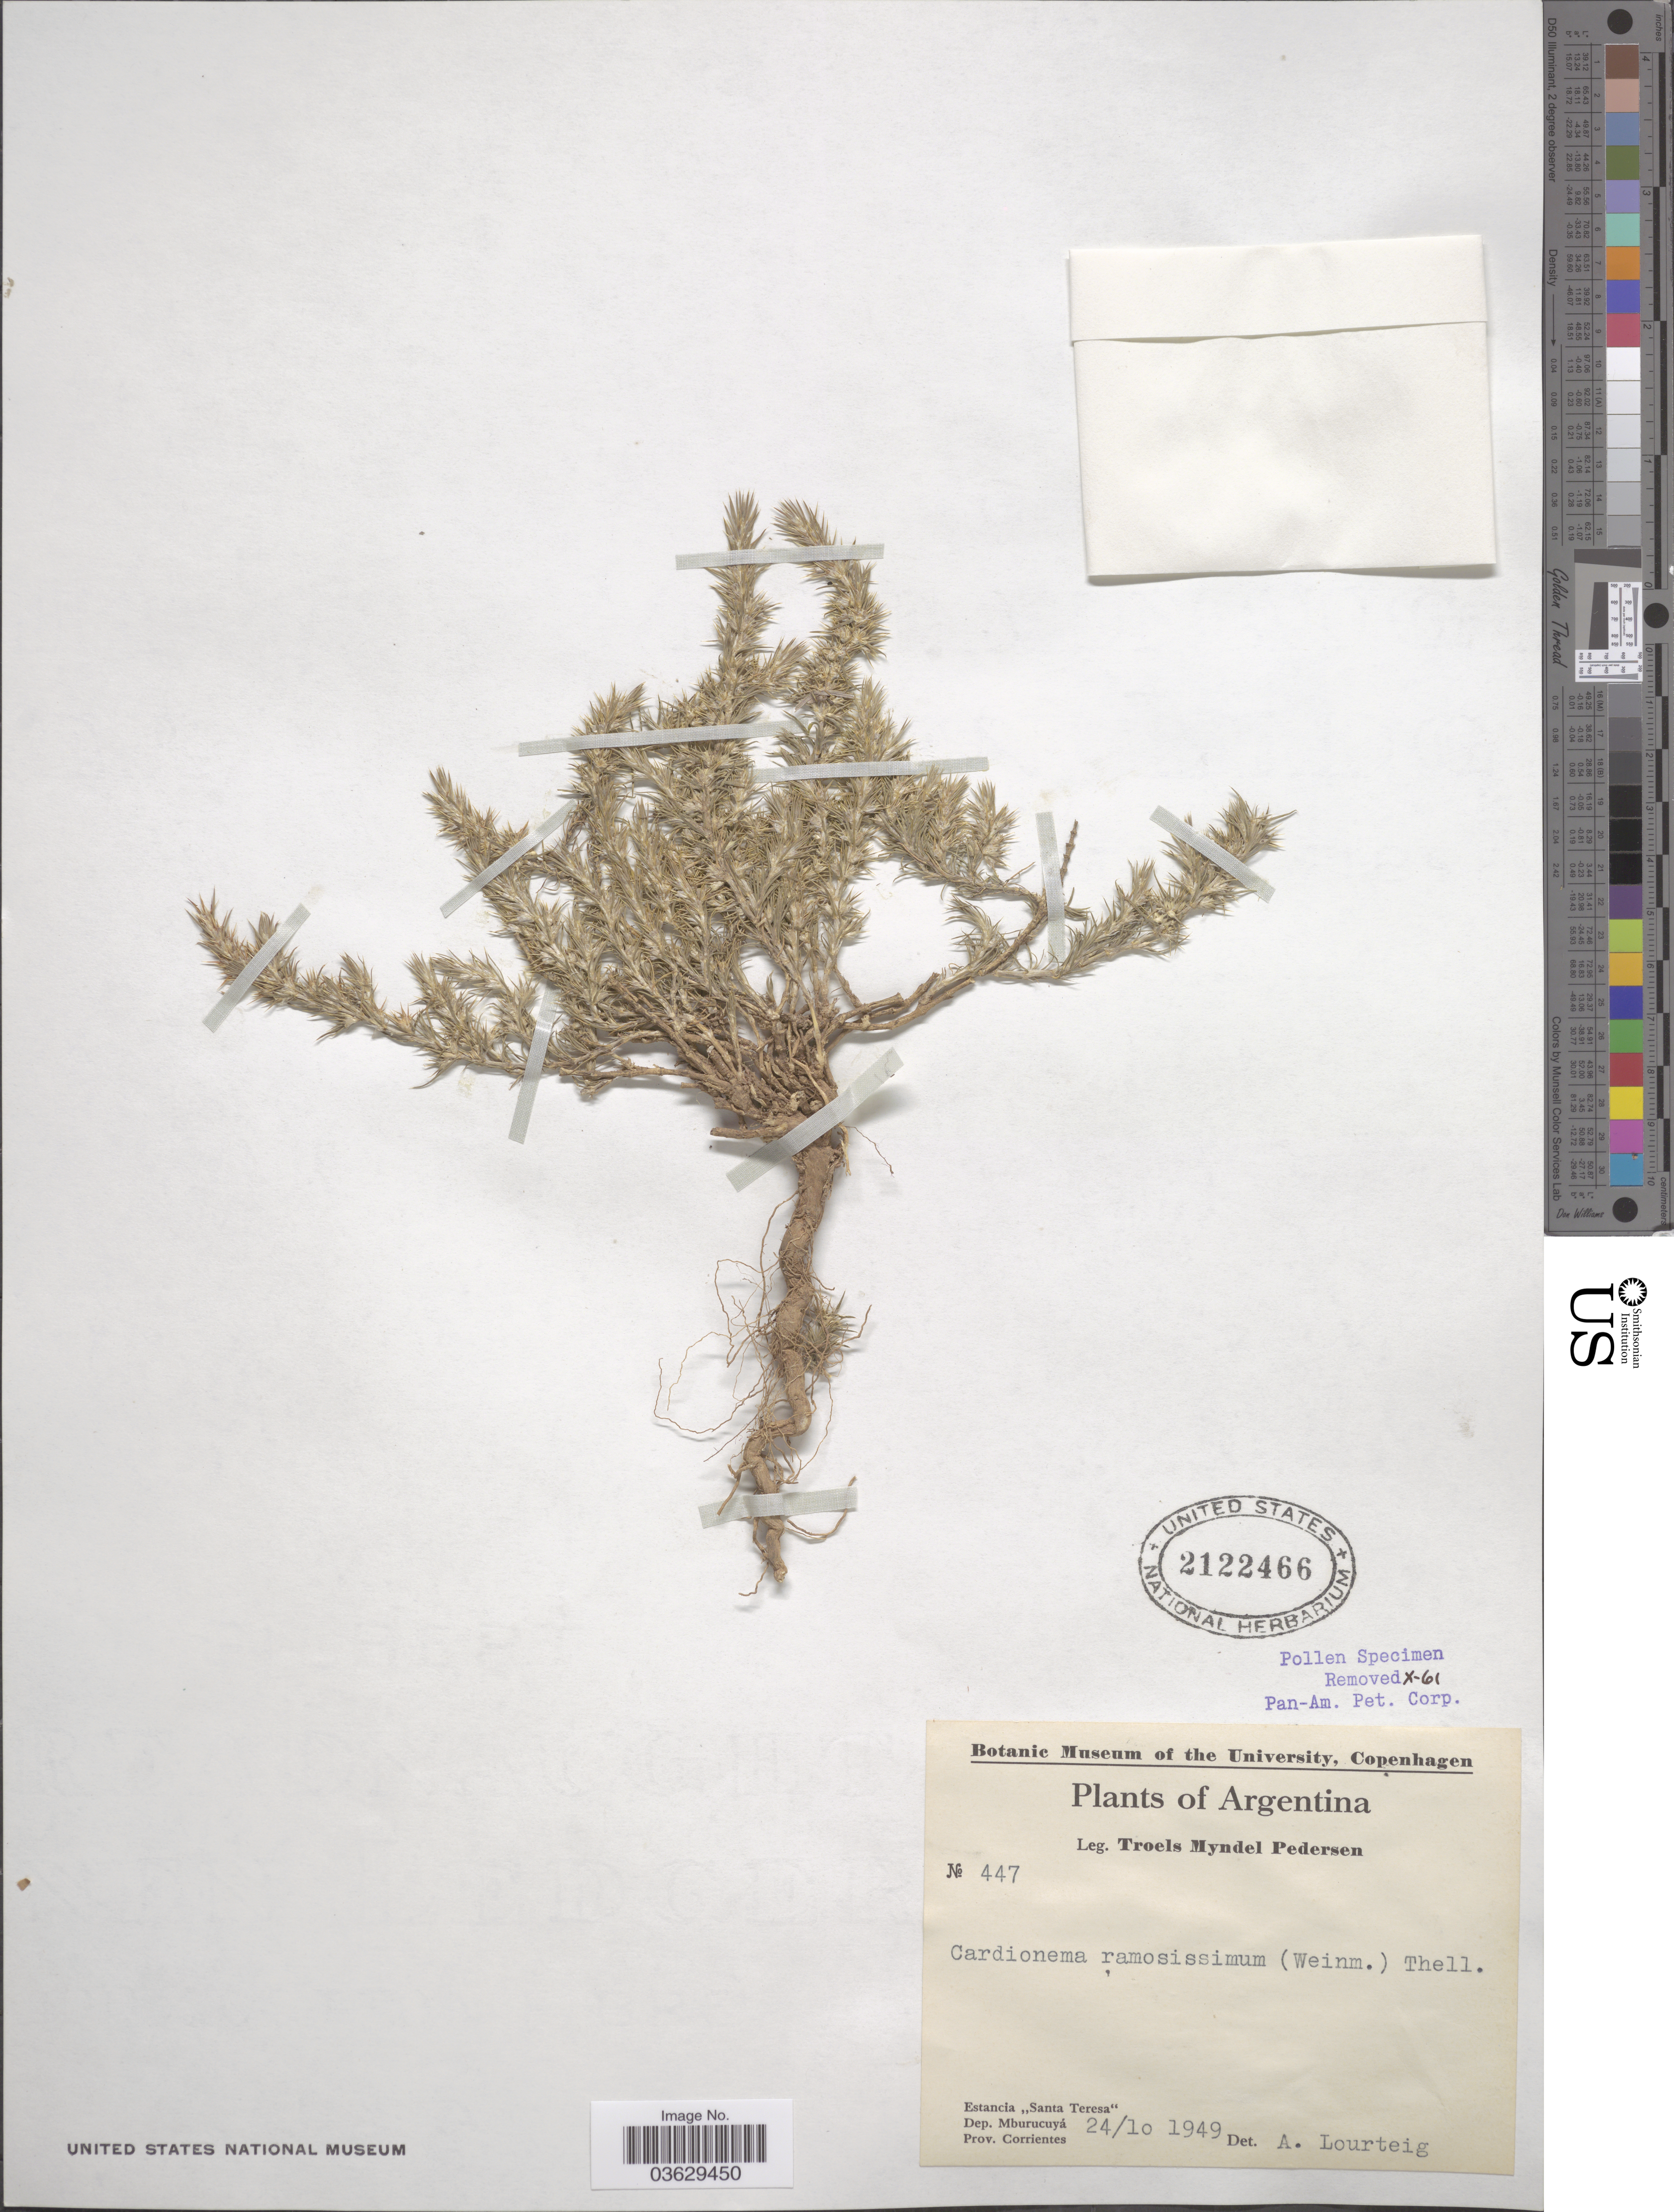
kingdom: Plantae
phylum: Tracheophyta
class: Magnoliopsida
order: Caryophyllales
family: Caryophyllaceae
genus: Cardionema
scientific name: Cardionema ramosissimum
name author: (Weinm.) A. Nelson & J.F. Macbr.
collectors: T. Pederson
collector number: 447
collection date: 1949-10-24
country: Argentina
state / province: Corrientes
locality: Estancia "Santa Teresa". Dep. Mburucuyá.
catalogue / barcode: US 2122466